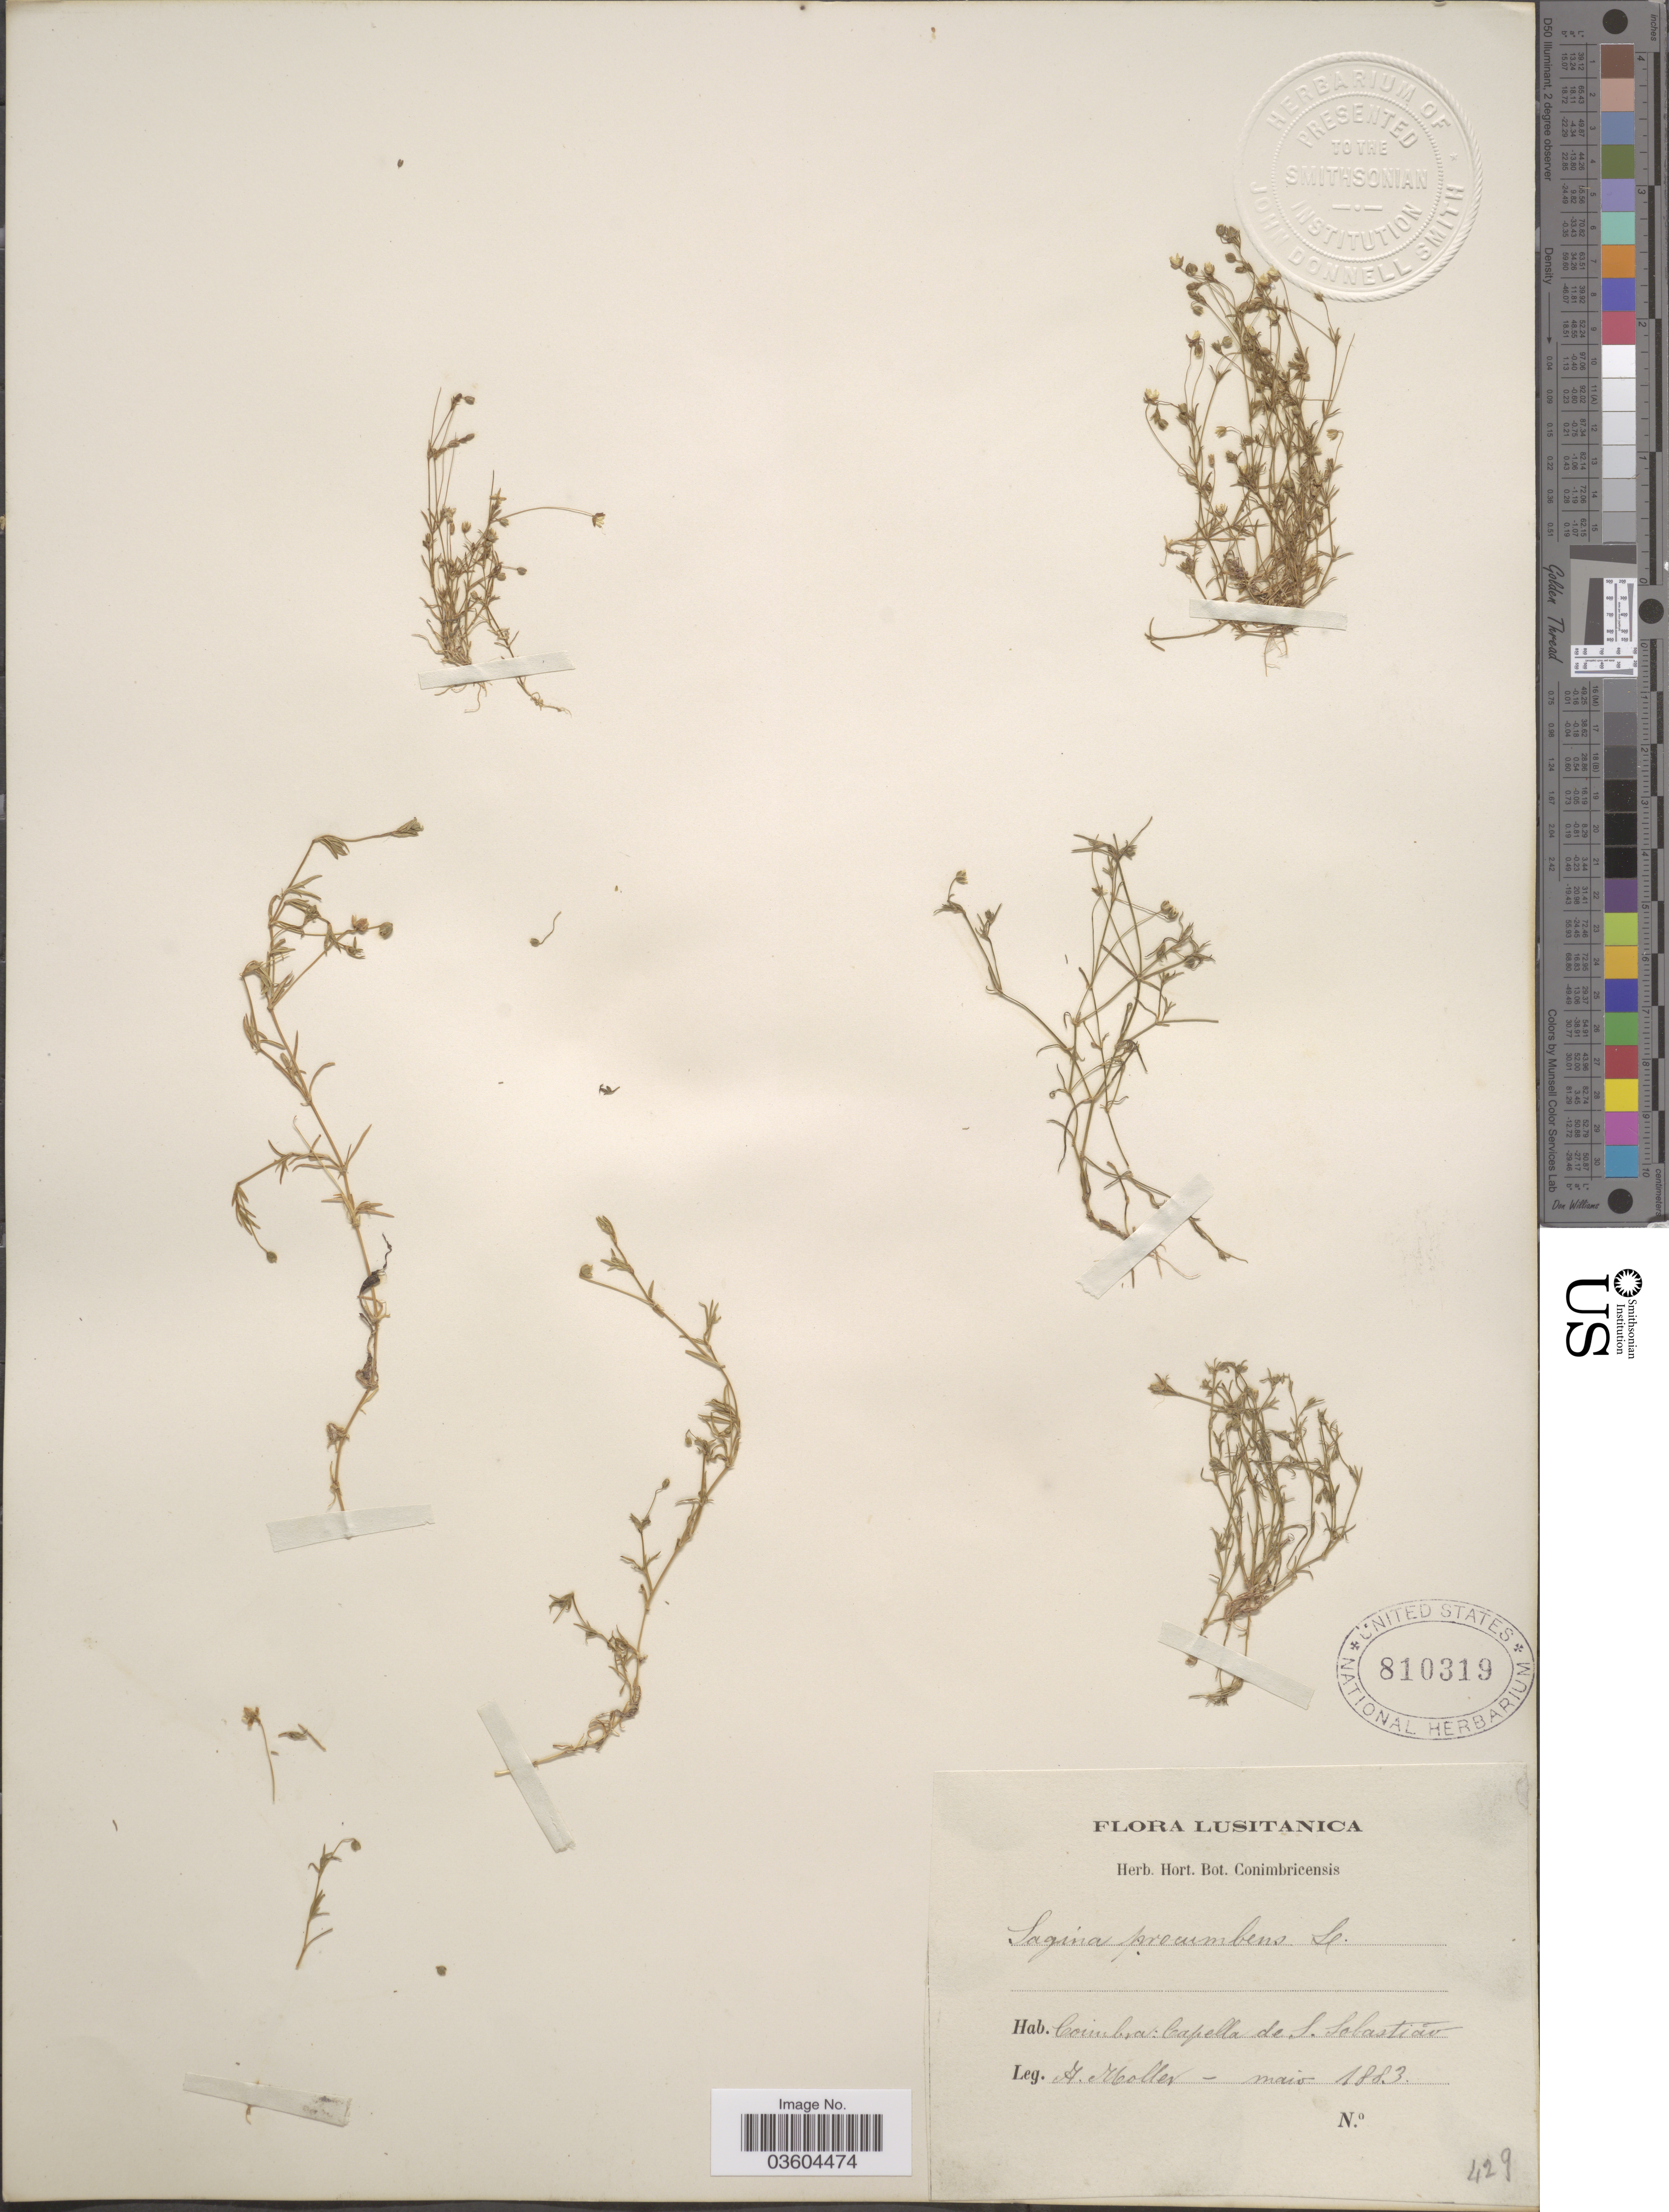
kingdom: Plantae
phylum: Tracheophyta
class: Magnoliopsida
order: Caryophyllales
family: Caryophyllaceae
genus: Sagina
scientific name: Sagina procumbens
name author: L.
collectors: A. Moller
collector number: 429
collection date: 1883-05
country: Portugal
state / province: Coimbra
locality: Capella de S. Sebastiao. Lusitanica.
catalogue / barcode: US 810319